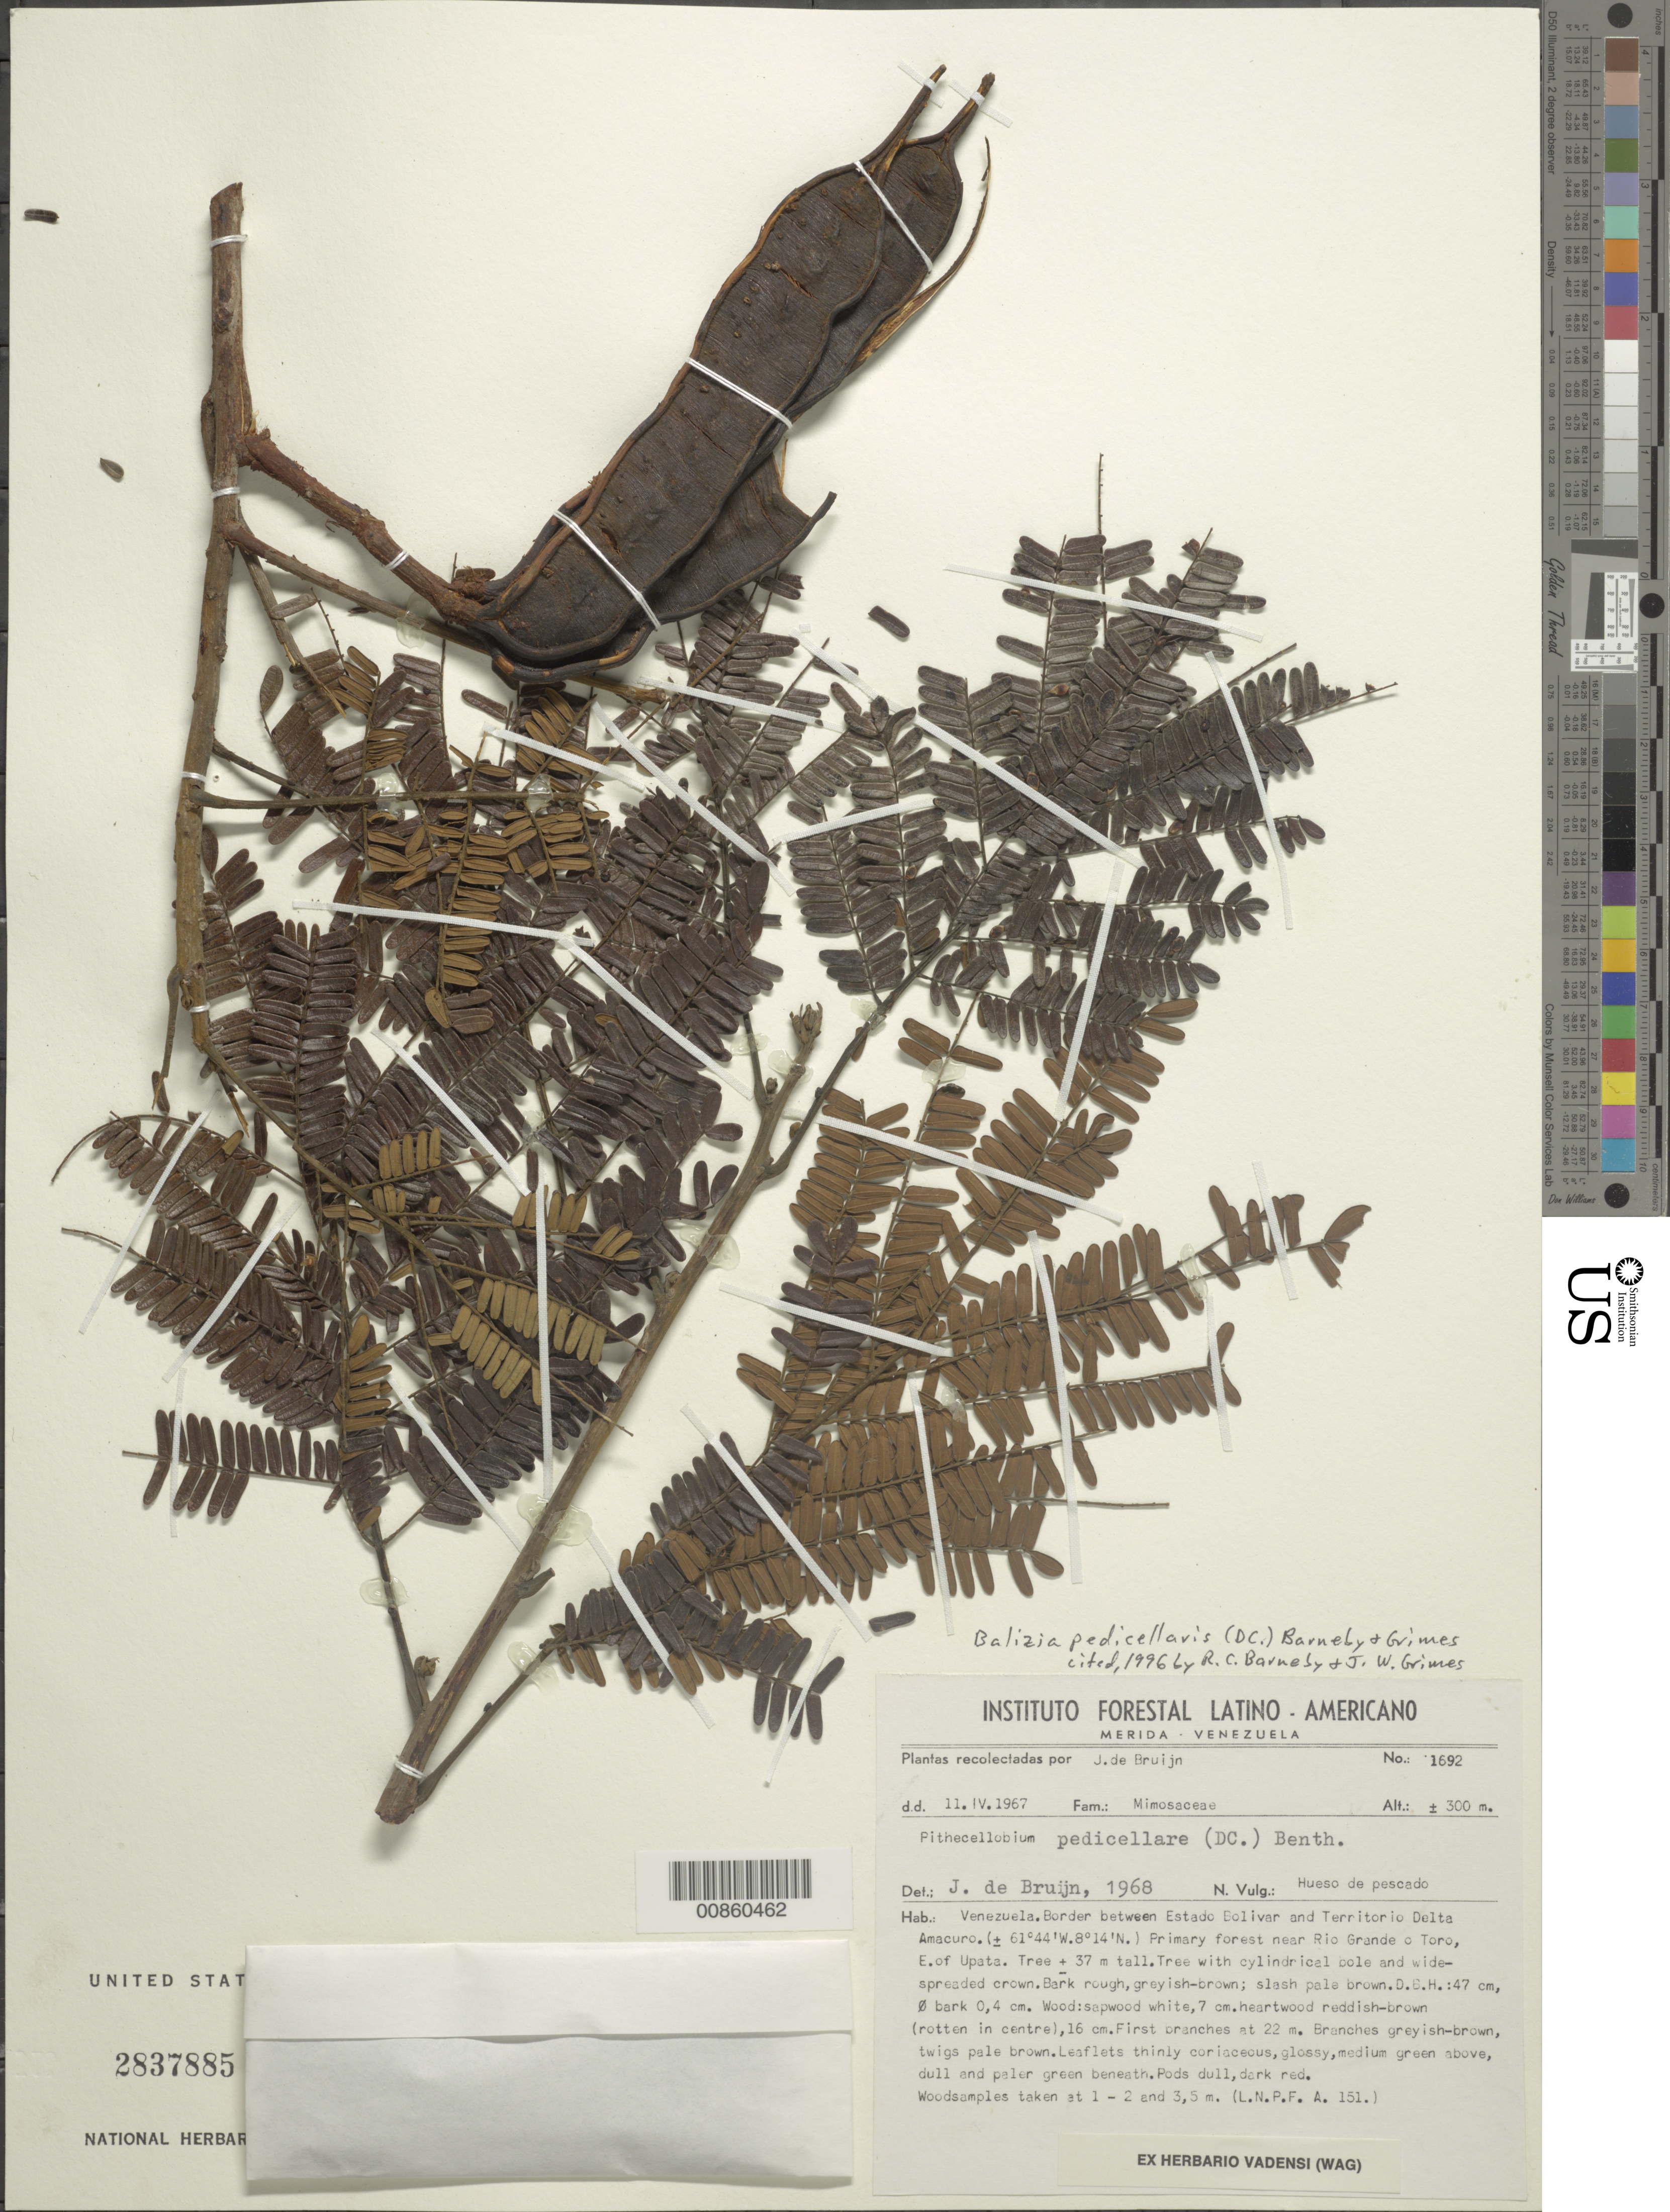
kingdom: Plantae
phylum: Tracheophyta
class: Magnoliopsida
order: Fabales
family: Fabaceae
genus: Hydrochorea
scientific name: Hydrochorea pedicellaris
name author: (DC.) M.V.B. Soares et al.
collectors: J. Bruijn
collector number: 1692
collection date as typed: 11-Apr-67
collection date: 1967-04-11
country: Venezuela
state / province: Bolívar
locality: Estado Bolívar and Territorío Delta Amacuro border, near Río Grande o Toro, E of Upata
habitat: Primary forest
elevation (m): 300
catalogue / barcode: US 2837885